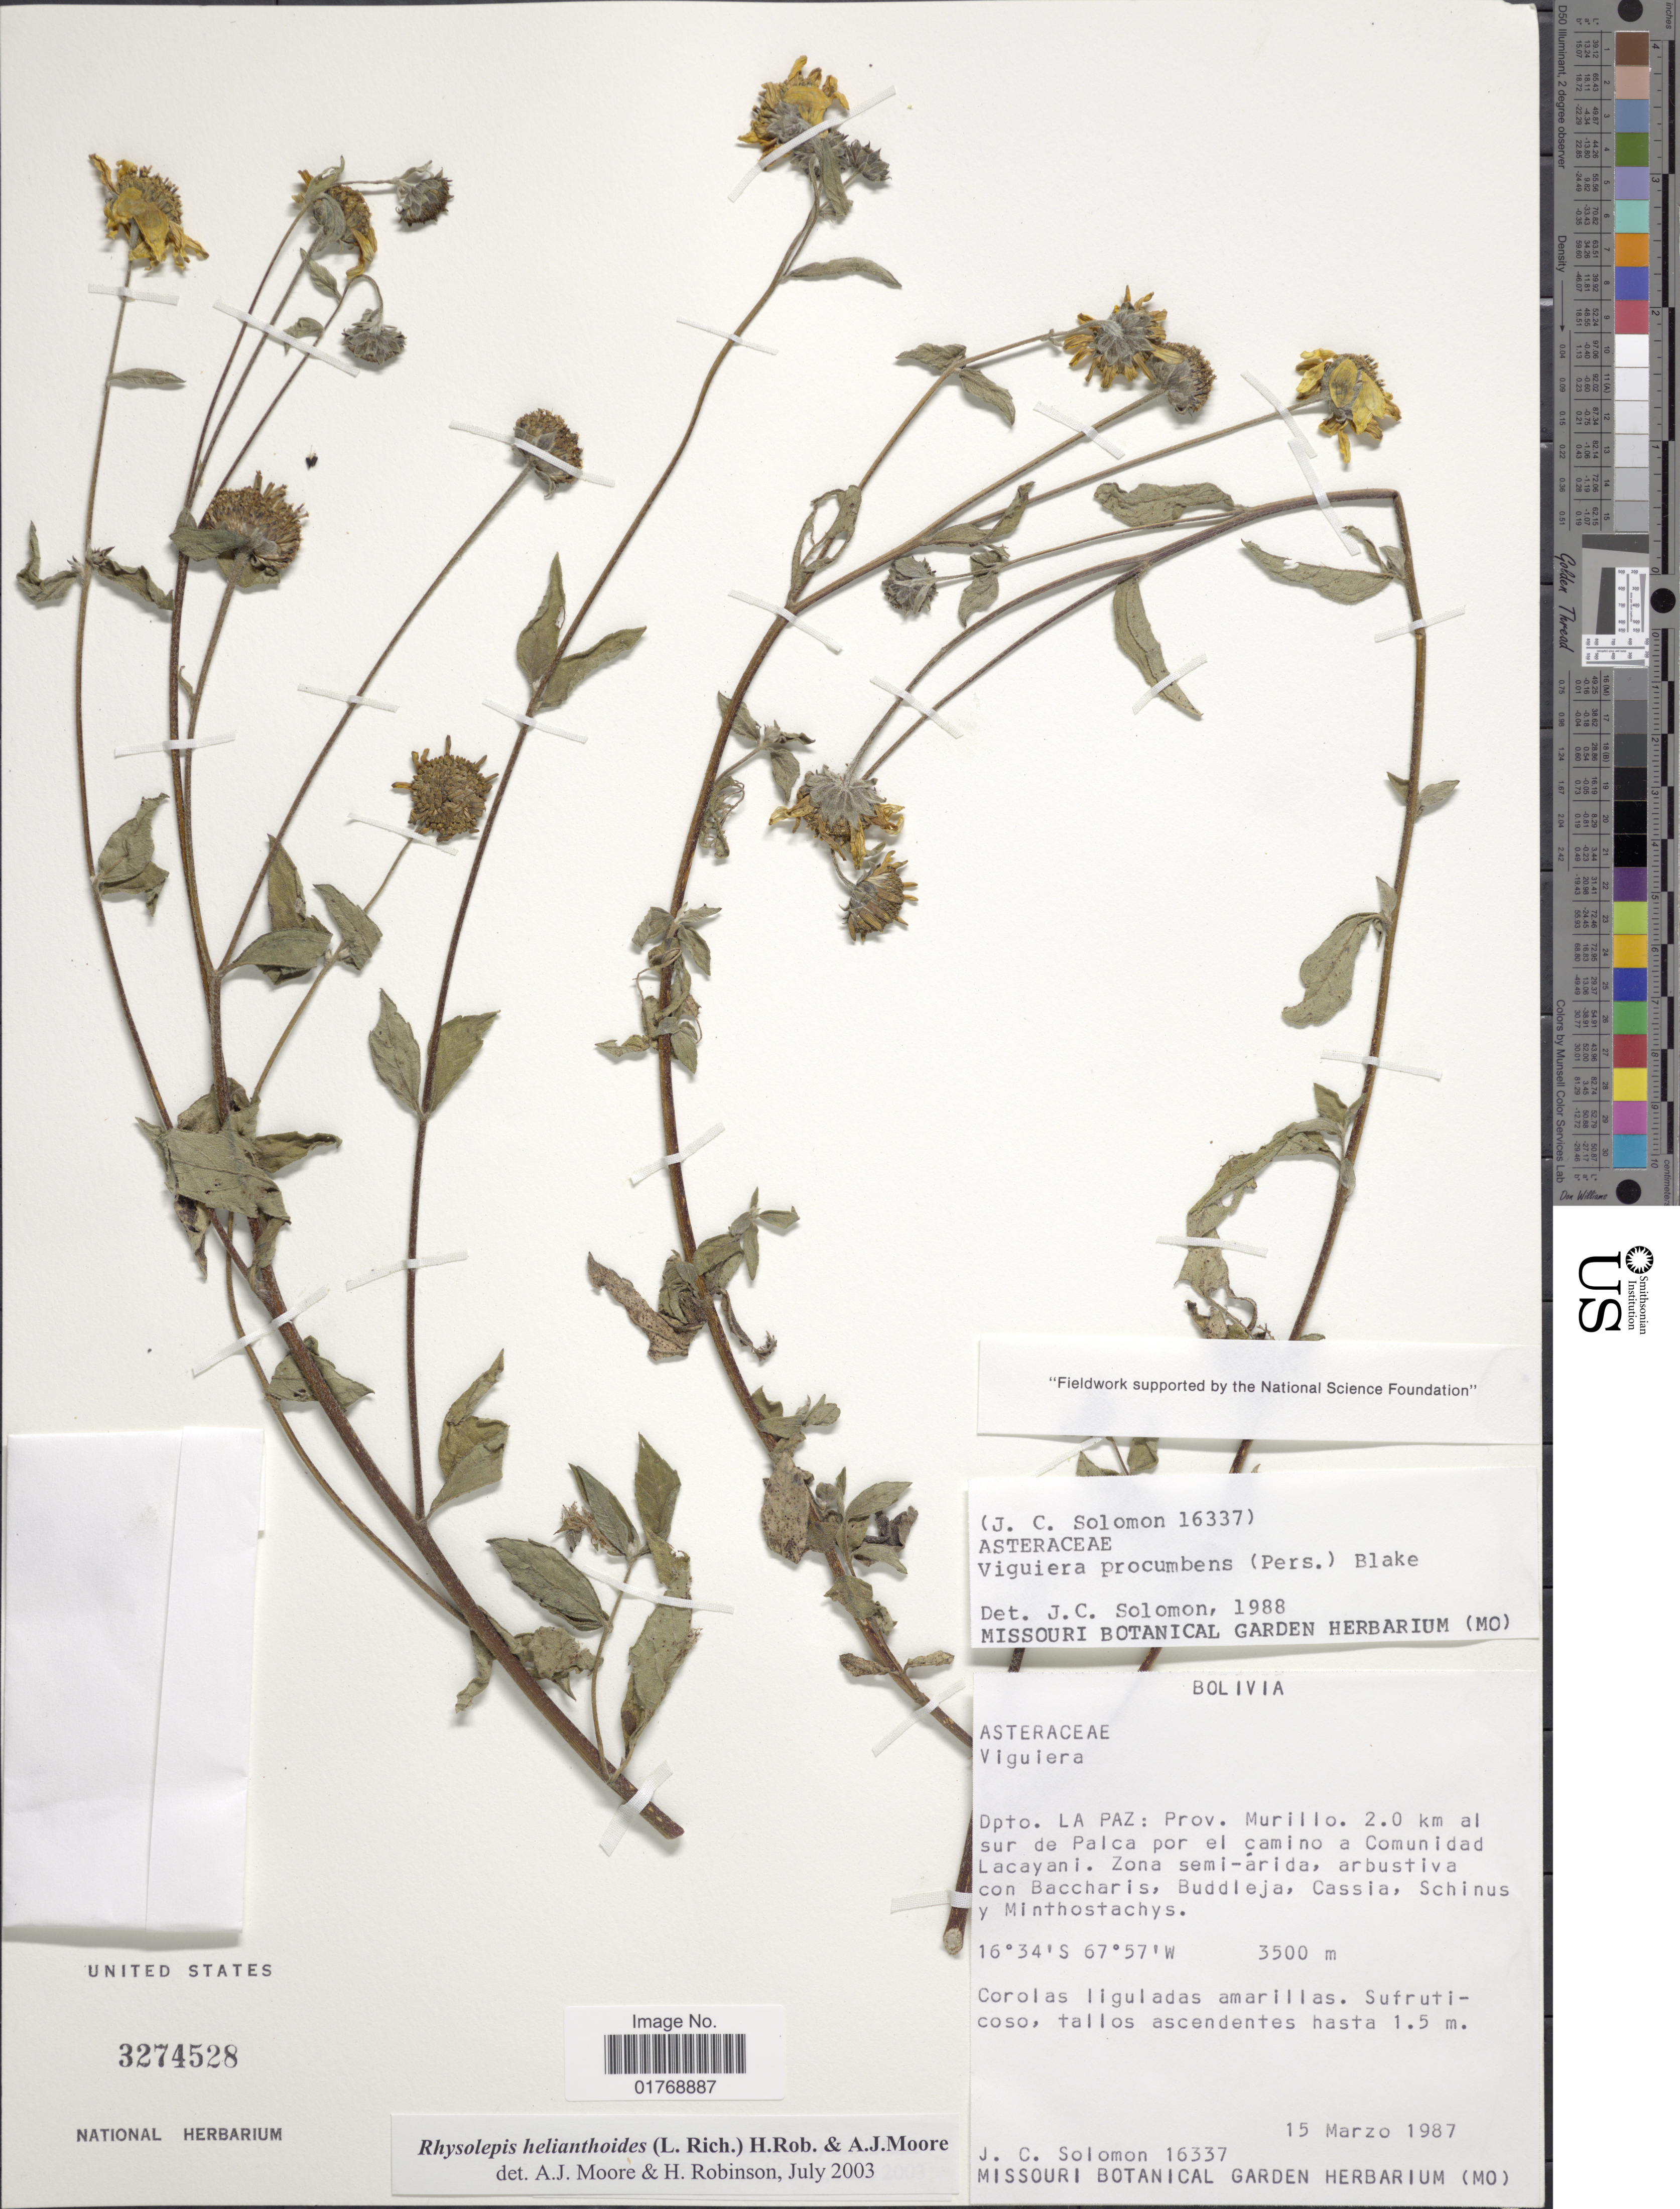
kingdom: Plantae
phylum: Tracheophyta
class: Magnoliopsida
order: Asterales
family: Asteraceae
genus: Viguiera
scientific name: Viguiera procumbens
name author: (Pers.) S.F. Blake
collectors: J. C. Solomon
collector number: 16337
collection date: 1987-03-15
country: Bolivia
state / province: La Paz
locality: Dpto. La Paz: Prov. Murillo. 2.0 km al sur de Palca por el camino a Comunidad Lacayani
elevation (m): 3500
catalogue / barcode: US 3274528